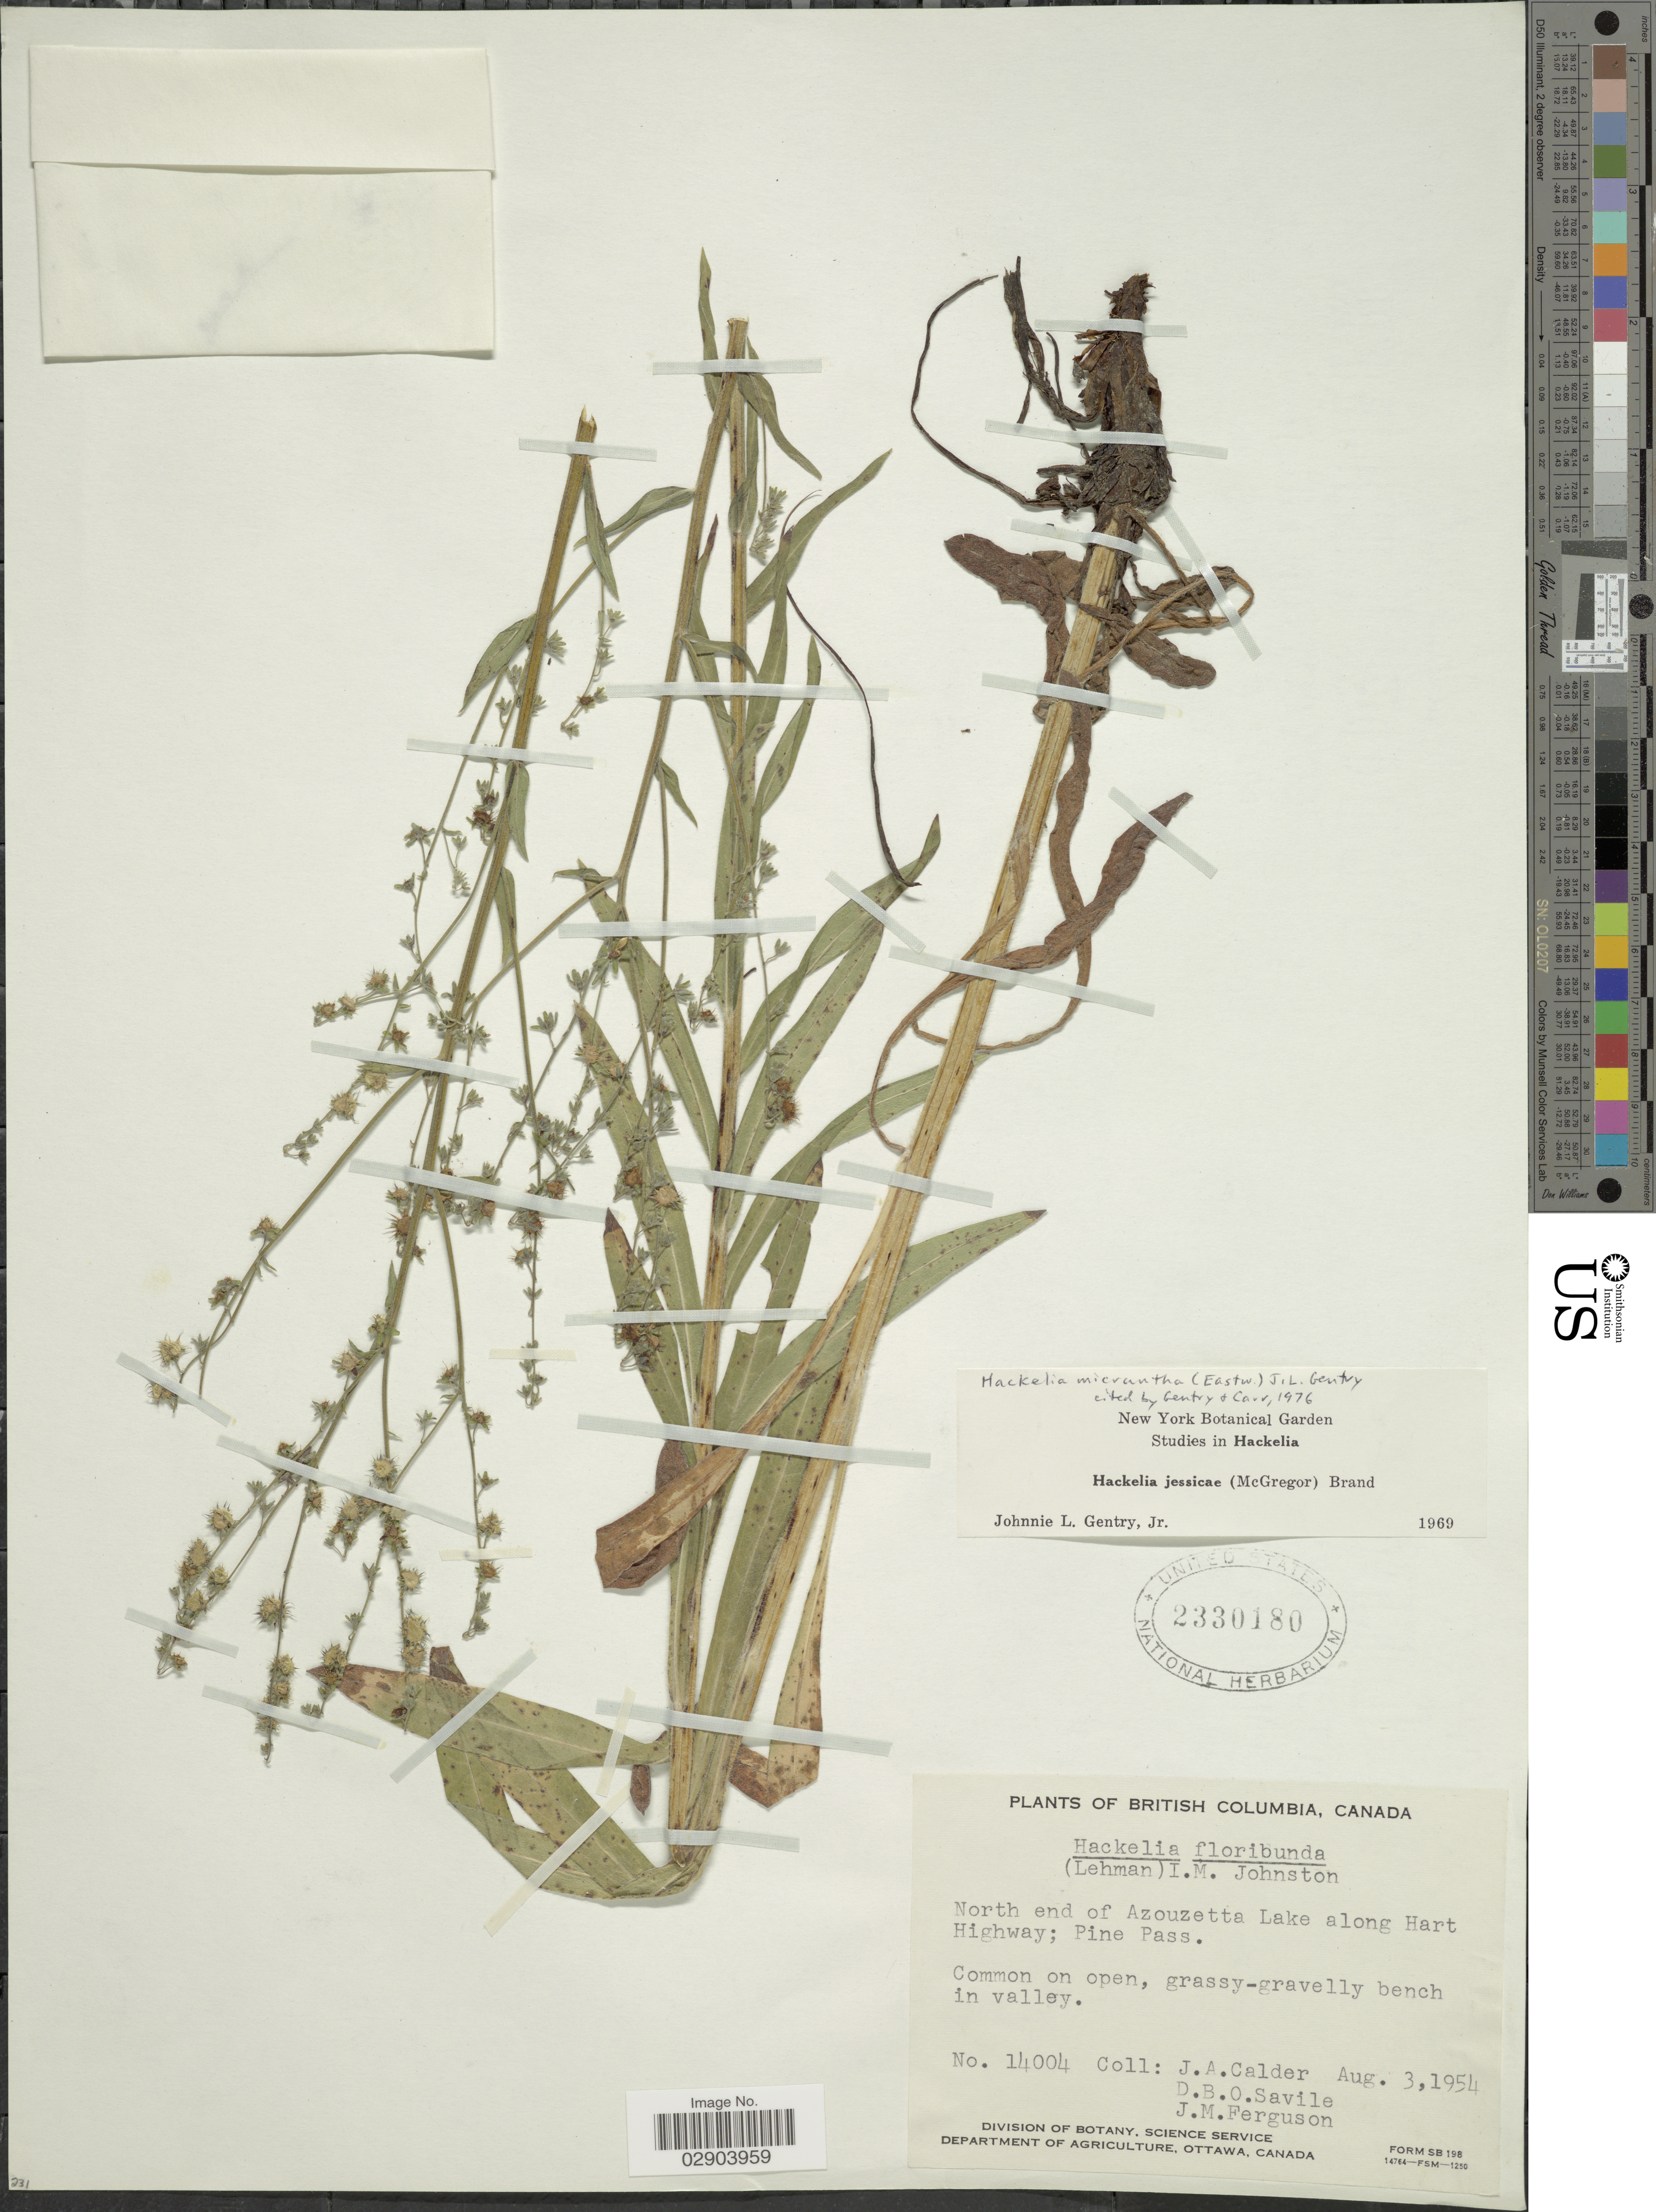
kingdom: Plantae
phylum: Tracheophyta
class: Magnoliopsida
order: Boraginales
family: Boraginaceae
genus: Hackelia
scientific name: Hackelia micrantha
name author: (Eastw.) J.L. Gentry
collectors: J. A. Calder, D. Savile & J. M. Ferguson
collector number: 14004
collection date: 1954-08-03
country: Canada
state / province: British Columbia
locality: North end of Azouzetta Lake along Hart Highway; Pine Pass.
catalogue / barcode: US 2330180